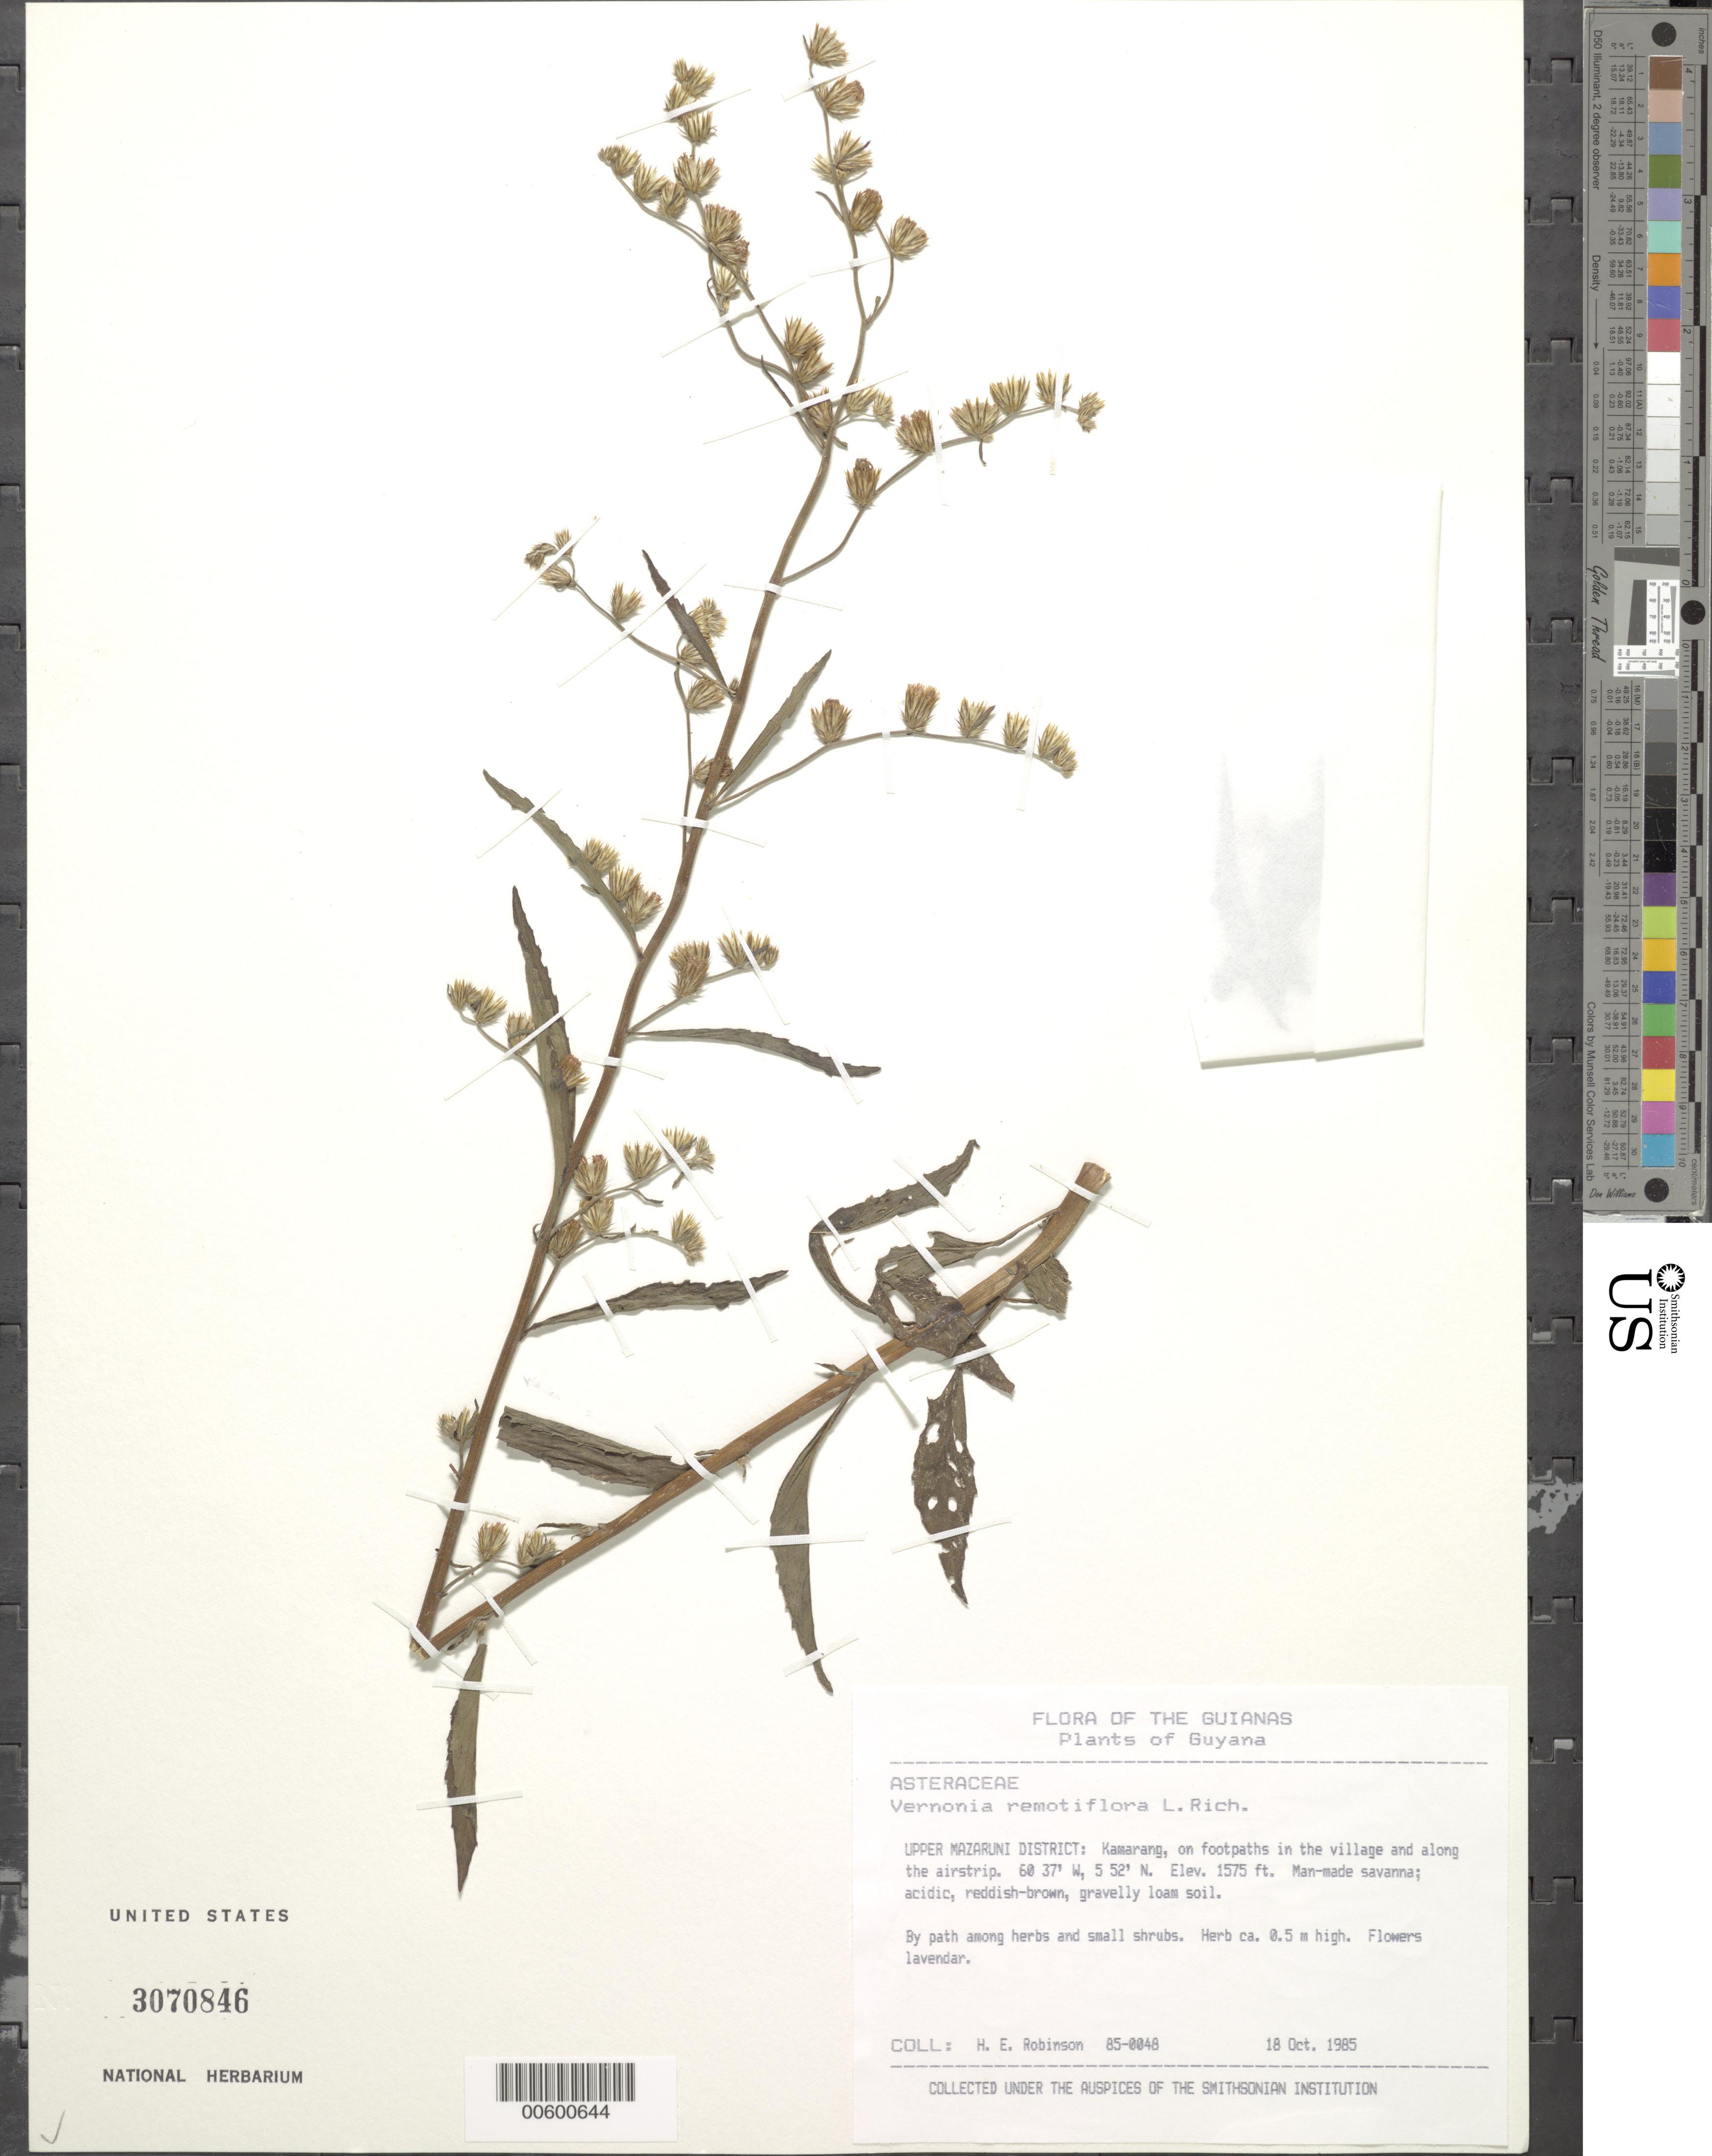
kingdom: Plantae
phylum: Tracheophyta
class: Magnoliopsida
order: Asterales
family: Asteraceae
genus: Lepidaploa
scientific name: Lepidaploa remotiflora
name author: (Rich.) H. Rob.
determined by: Robinson, Harold E., (US)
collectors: H. Robinson & D. B. Lellinger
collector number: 850048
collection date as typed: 18 October 1985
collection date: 1985-10-18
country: Guyana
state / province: Cuyuni-Mazaruni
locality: Along footpaths in village of Kamarang and along airstrip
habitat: Man-made savanna; acid, red-brown, gravelly loam soil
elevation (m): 480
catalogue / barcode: US 3070846